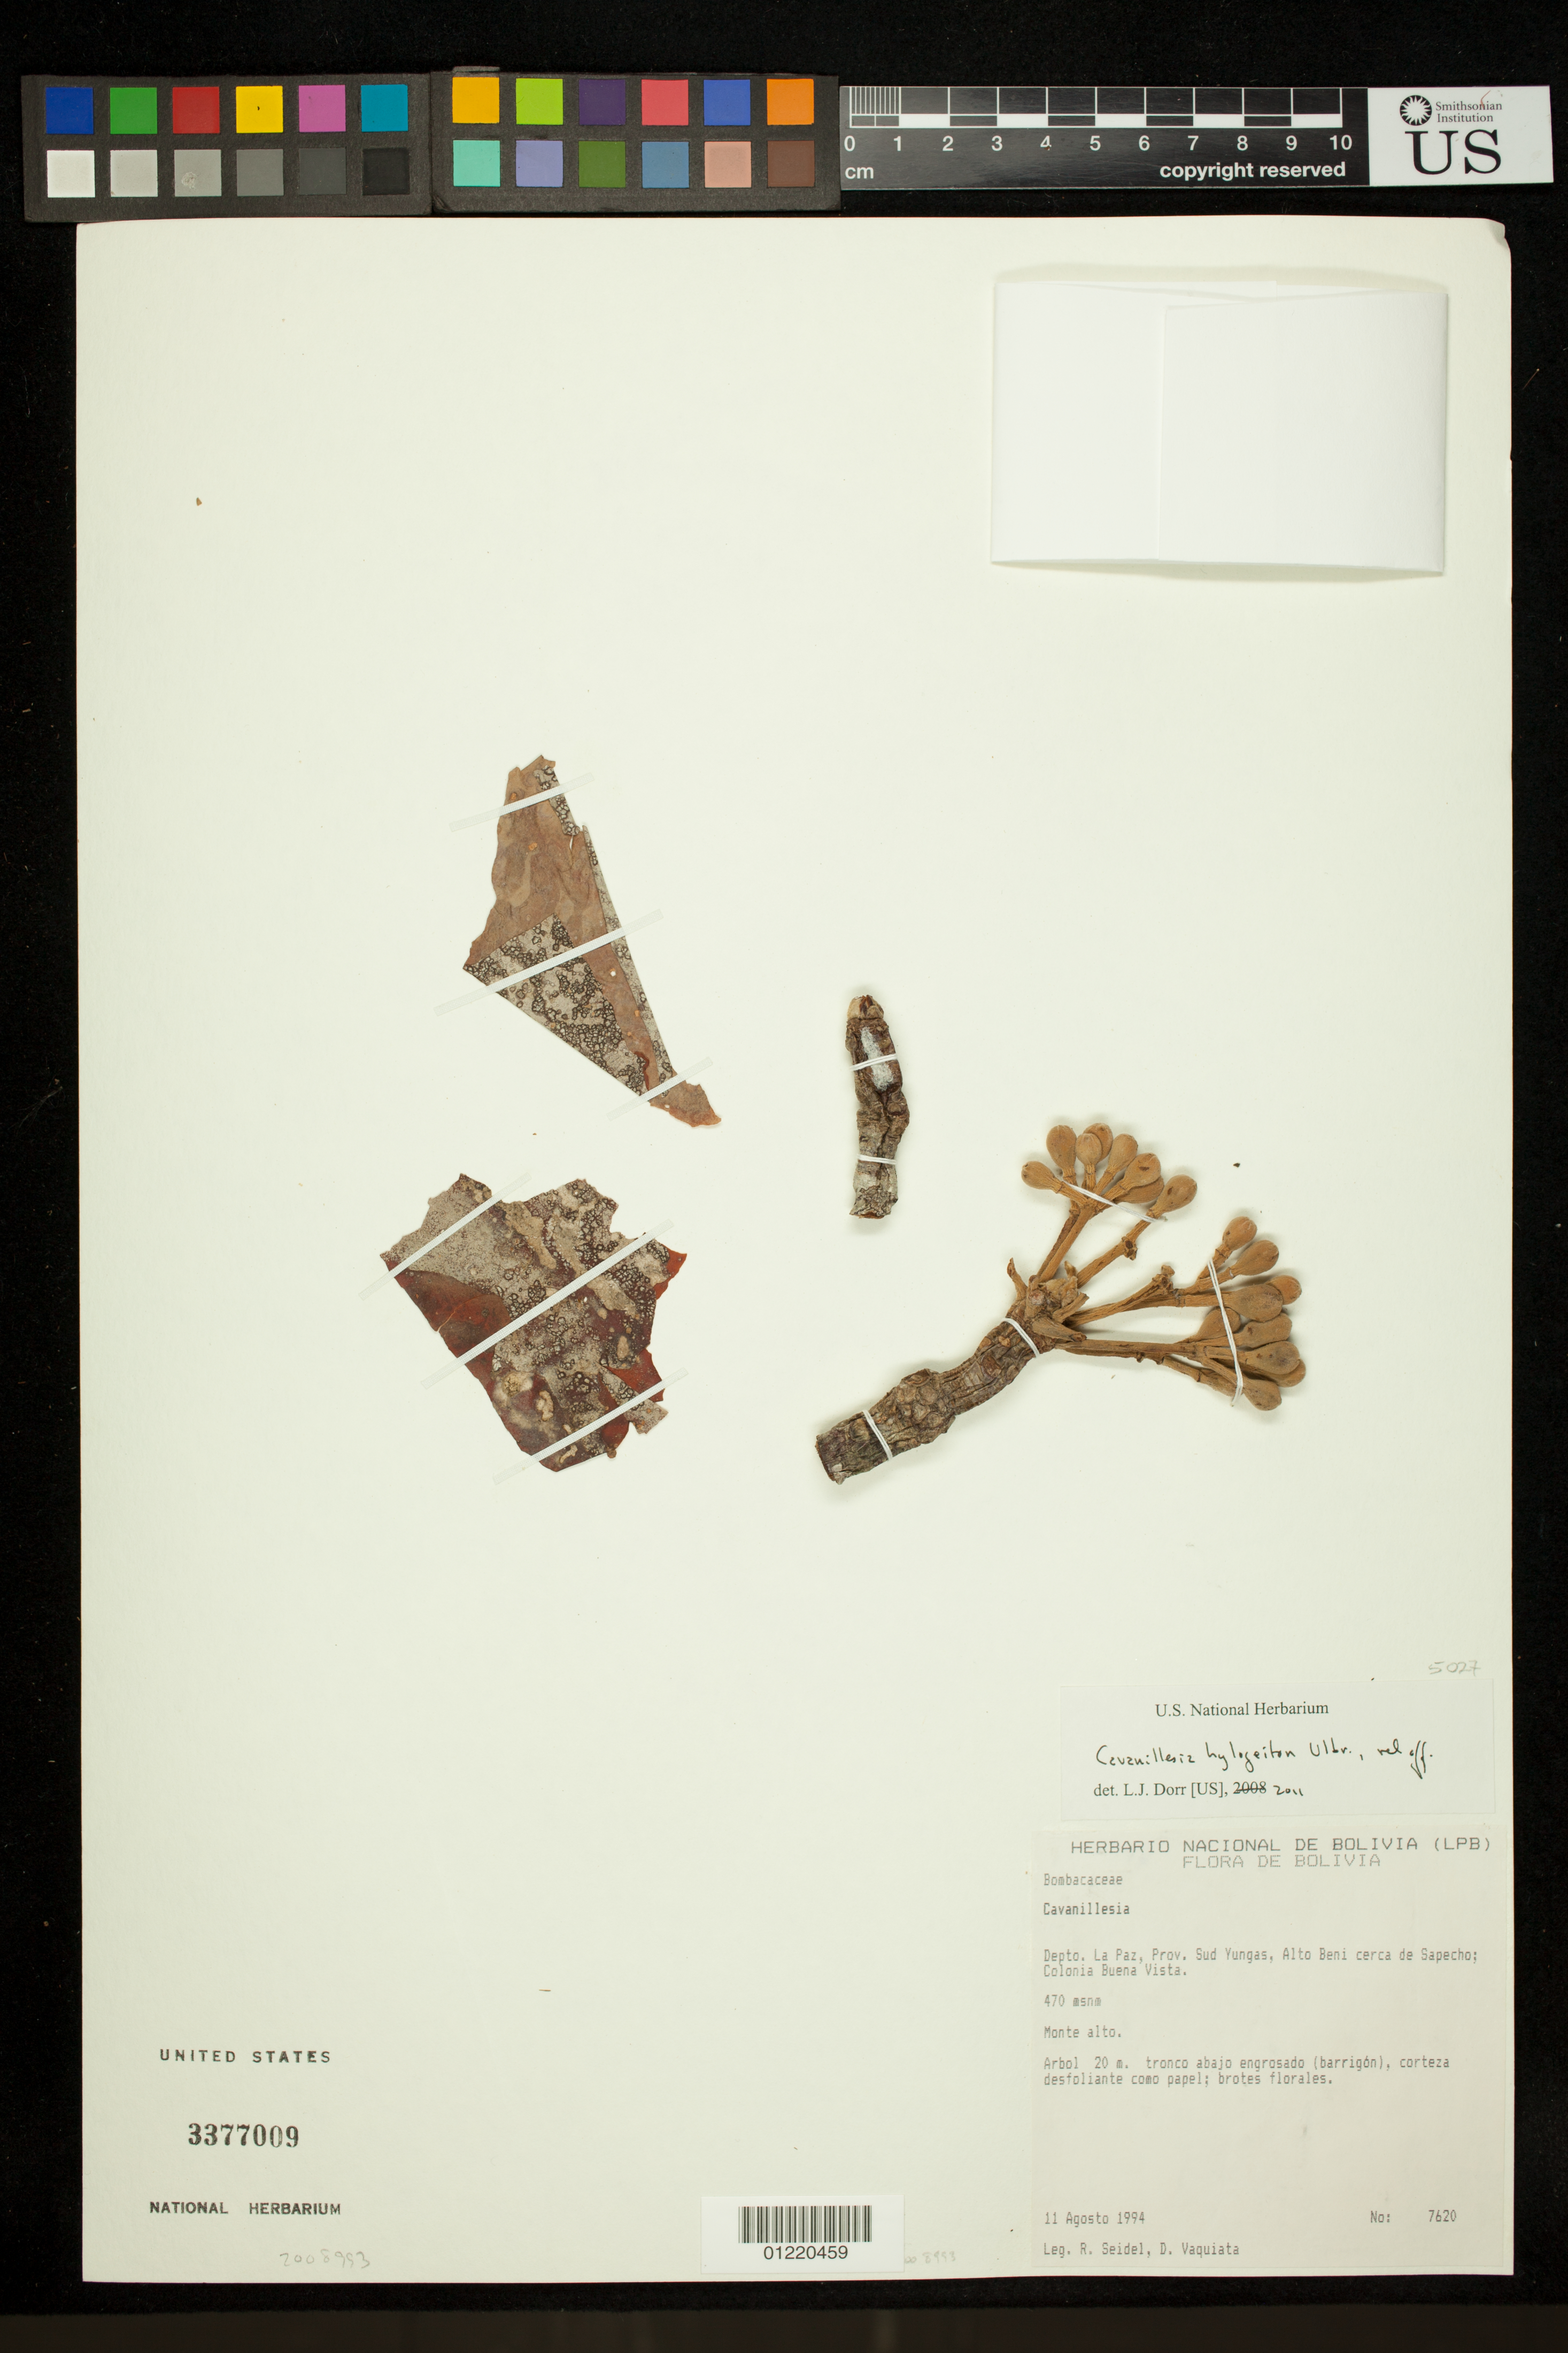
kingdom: Plantae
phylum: Tracheophyta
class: Magnoliopsida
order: Malvales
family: Malvaceae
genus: Cavanillesia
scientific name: Cavanillesia hylogeiton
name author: Ulbr.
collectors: R. Seidel & D. Vaquiata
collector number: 7620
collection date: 1994-08-11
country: Bolivia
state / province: La Paz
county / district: Sud Yungas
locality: Alto Beni cerca de Sapecho; Colonia Buena Vista.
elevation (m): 470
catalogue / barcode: US 3377009